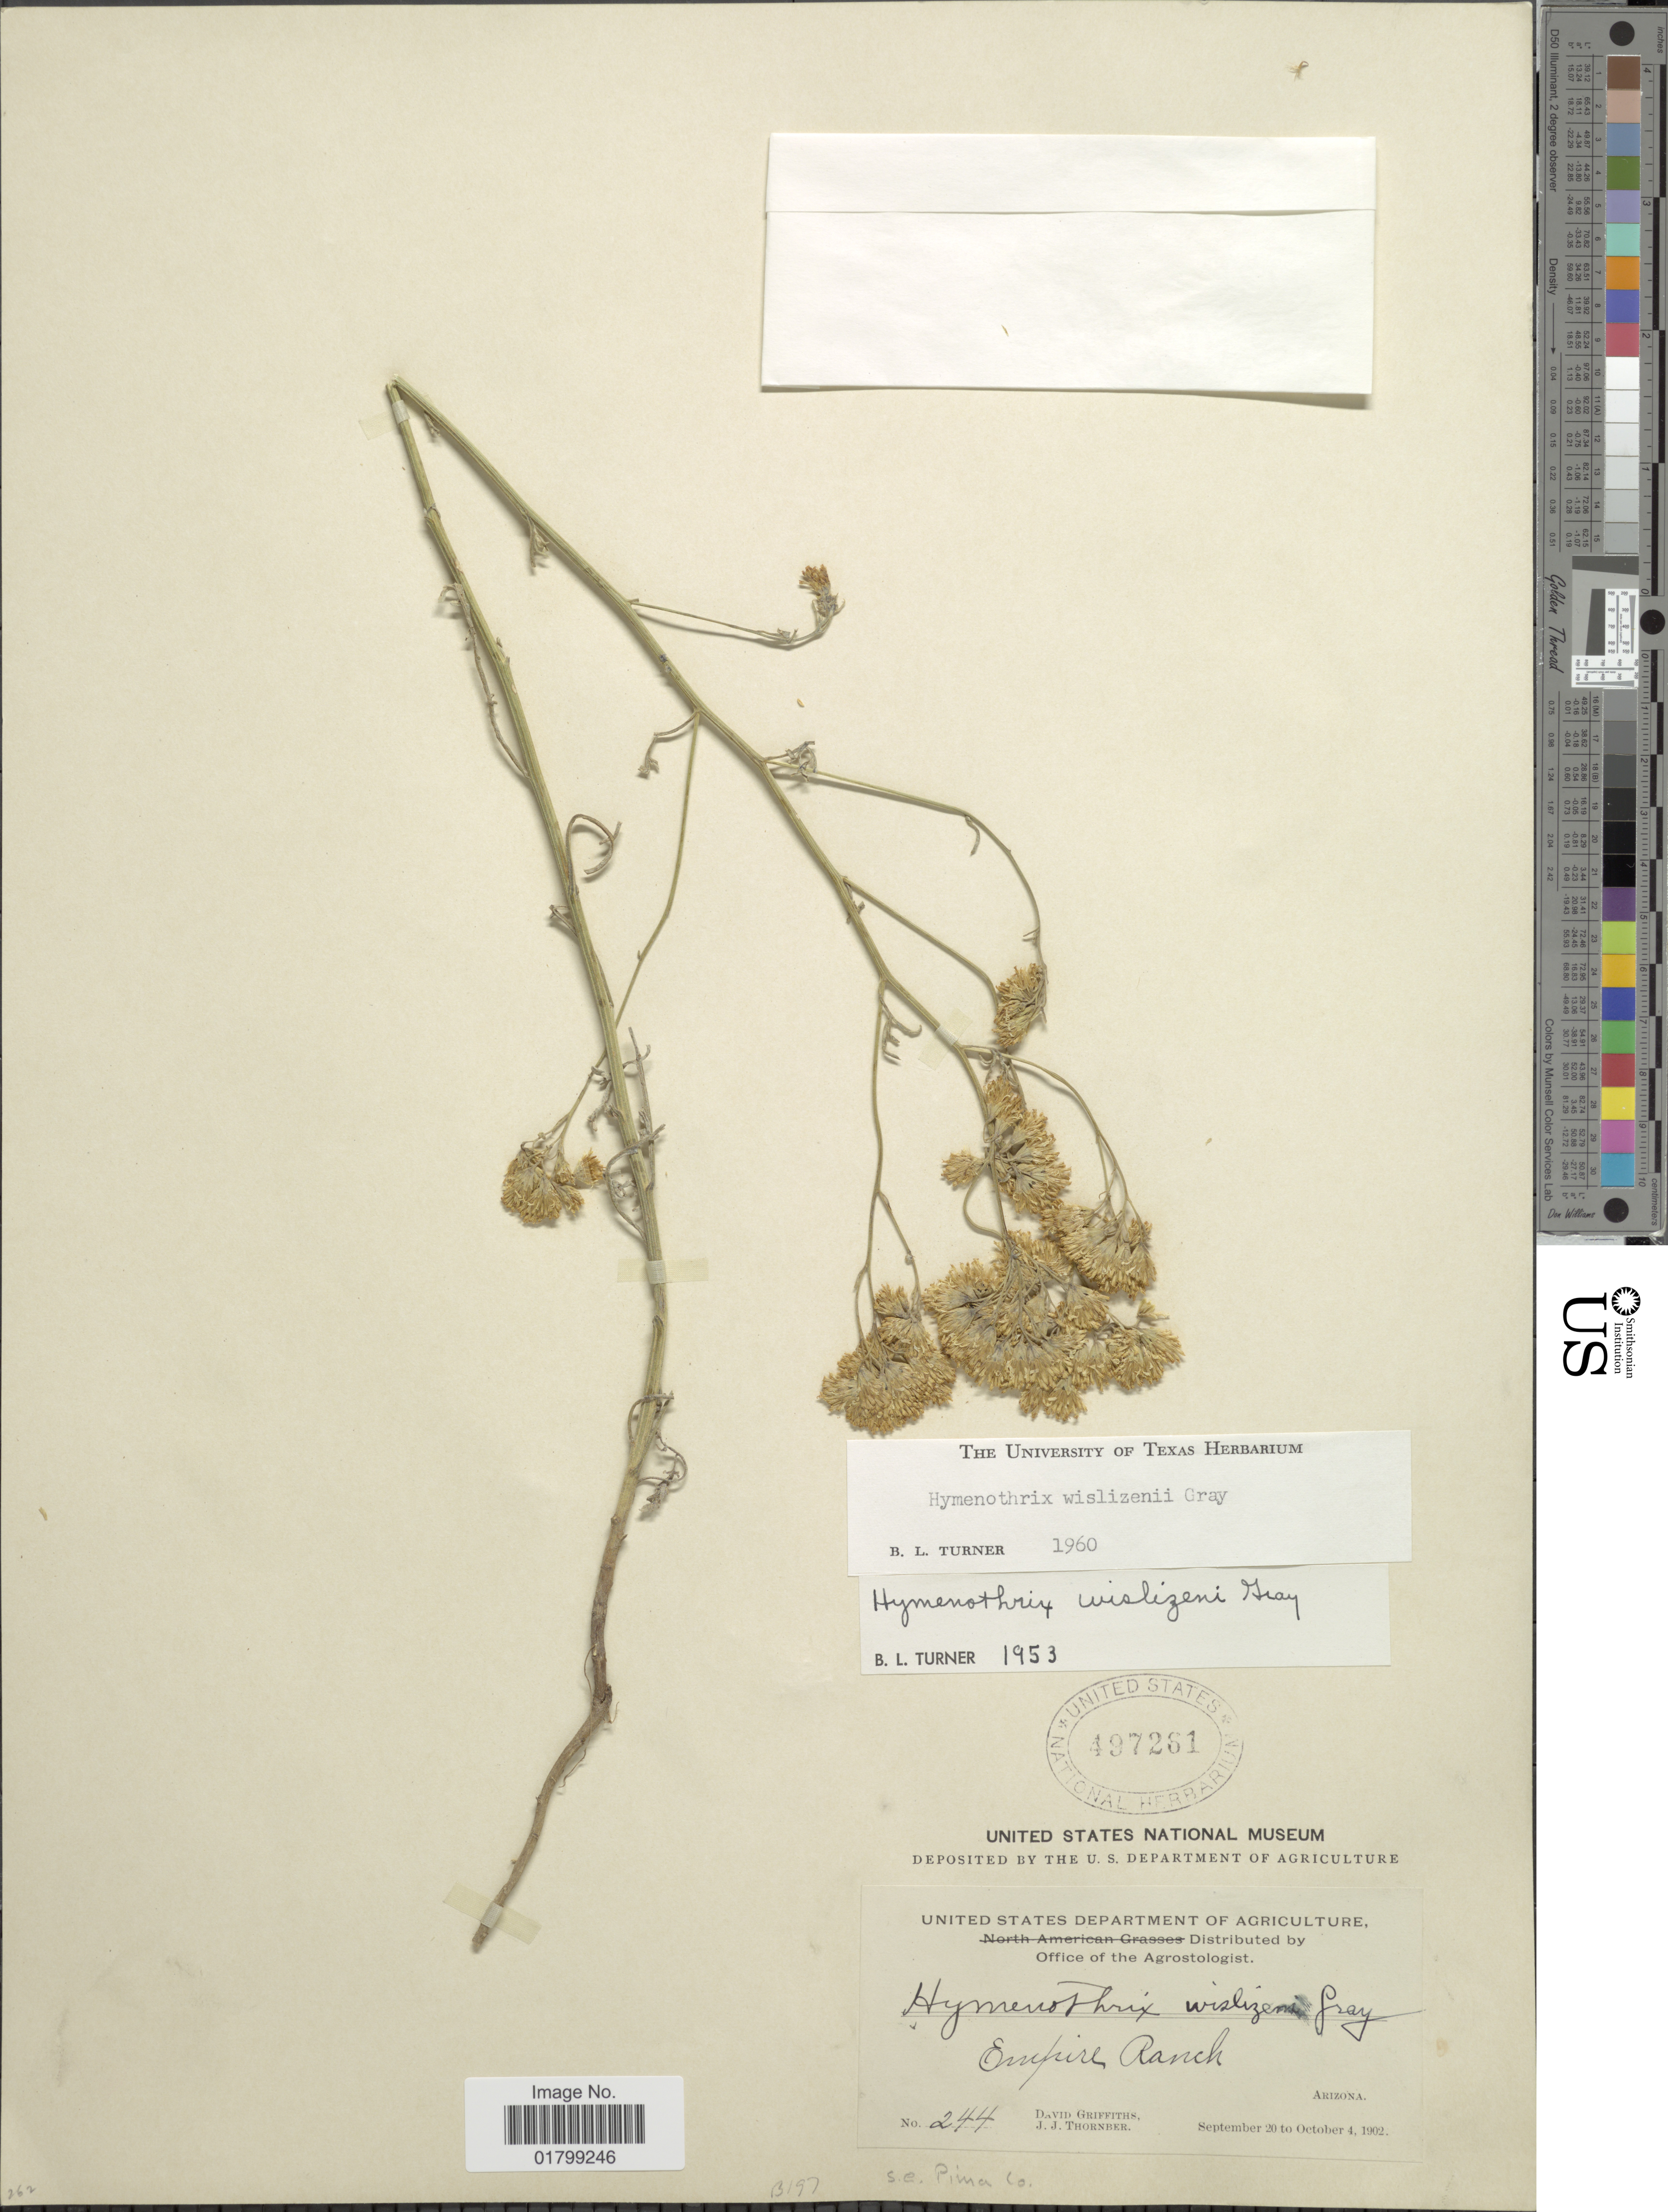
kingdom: Plantae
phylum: Tracheophyta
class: Magnoliopsida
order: Asterales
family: Asteraceae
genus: Hymenothrix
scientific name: Hymenothrix wislizenii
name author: A. Gray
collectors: D. Griffiths & J. Thornber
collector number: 244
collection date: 1902-09-20/1902-10-04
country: United States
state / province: Arizona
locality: Empire Ranch, s.e. Pima Co.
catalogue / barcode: US 497261